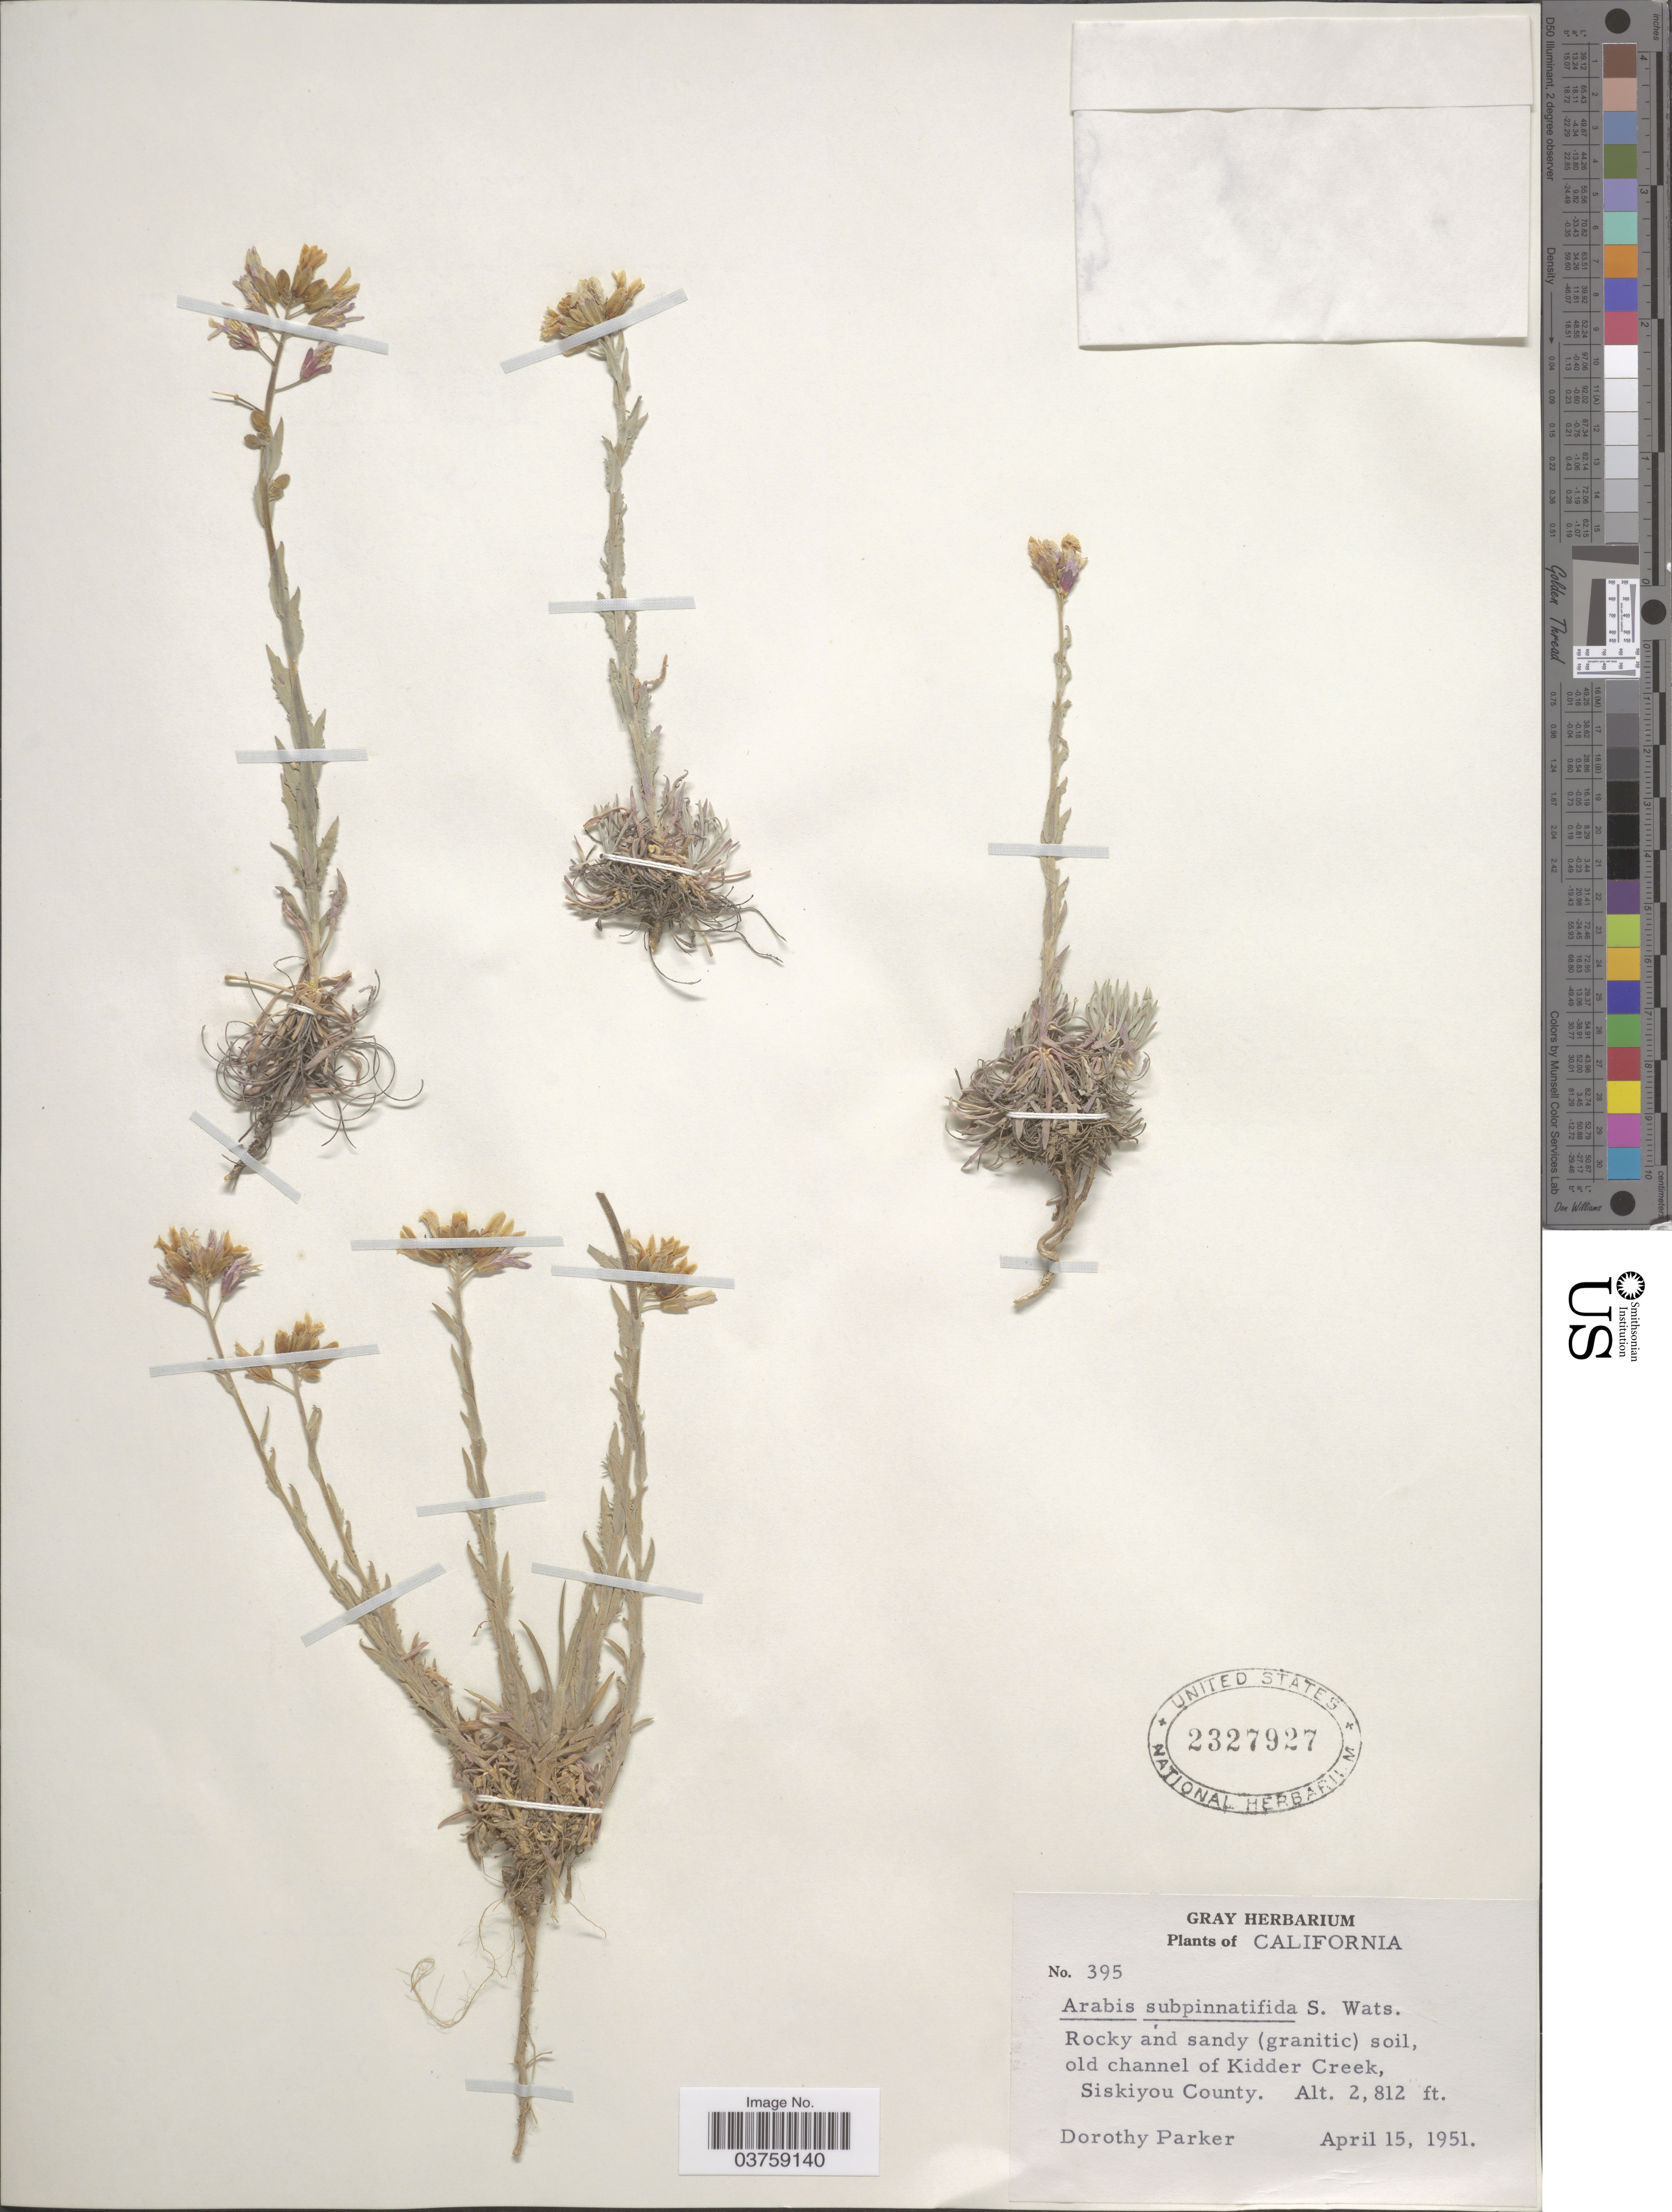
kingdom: Plantae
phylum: Tracheophyta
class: Magnoliopsida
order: Brassicales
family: Brassicaceae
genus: Arabis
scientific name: Arabis subpinnatifida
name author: S. Watson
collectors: D. Parker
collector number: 395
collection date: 1951-04-15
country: United States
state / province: California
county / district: Siskiyou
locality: Rocky and sandy (granitic) soil, old channel of Kidder Creek, Siskiyou County.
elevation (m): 857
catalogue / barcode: US 2327927